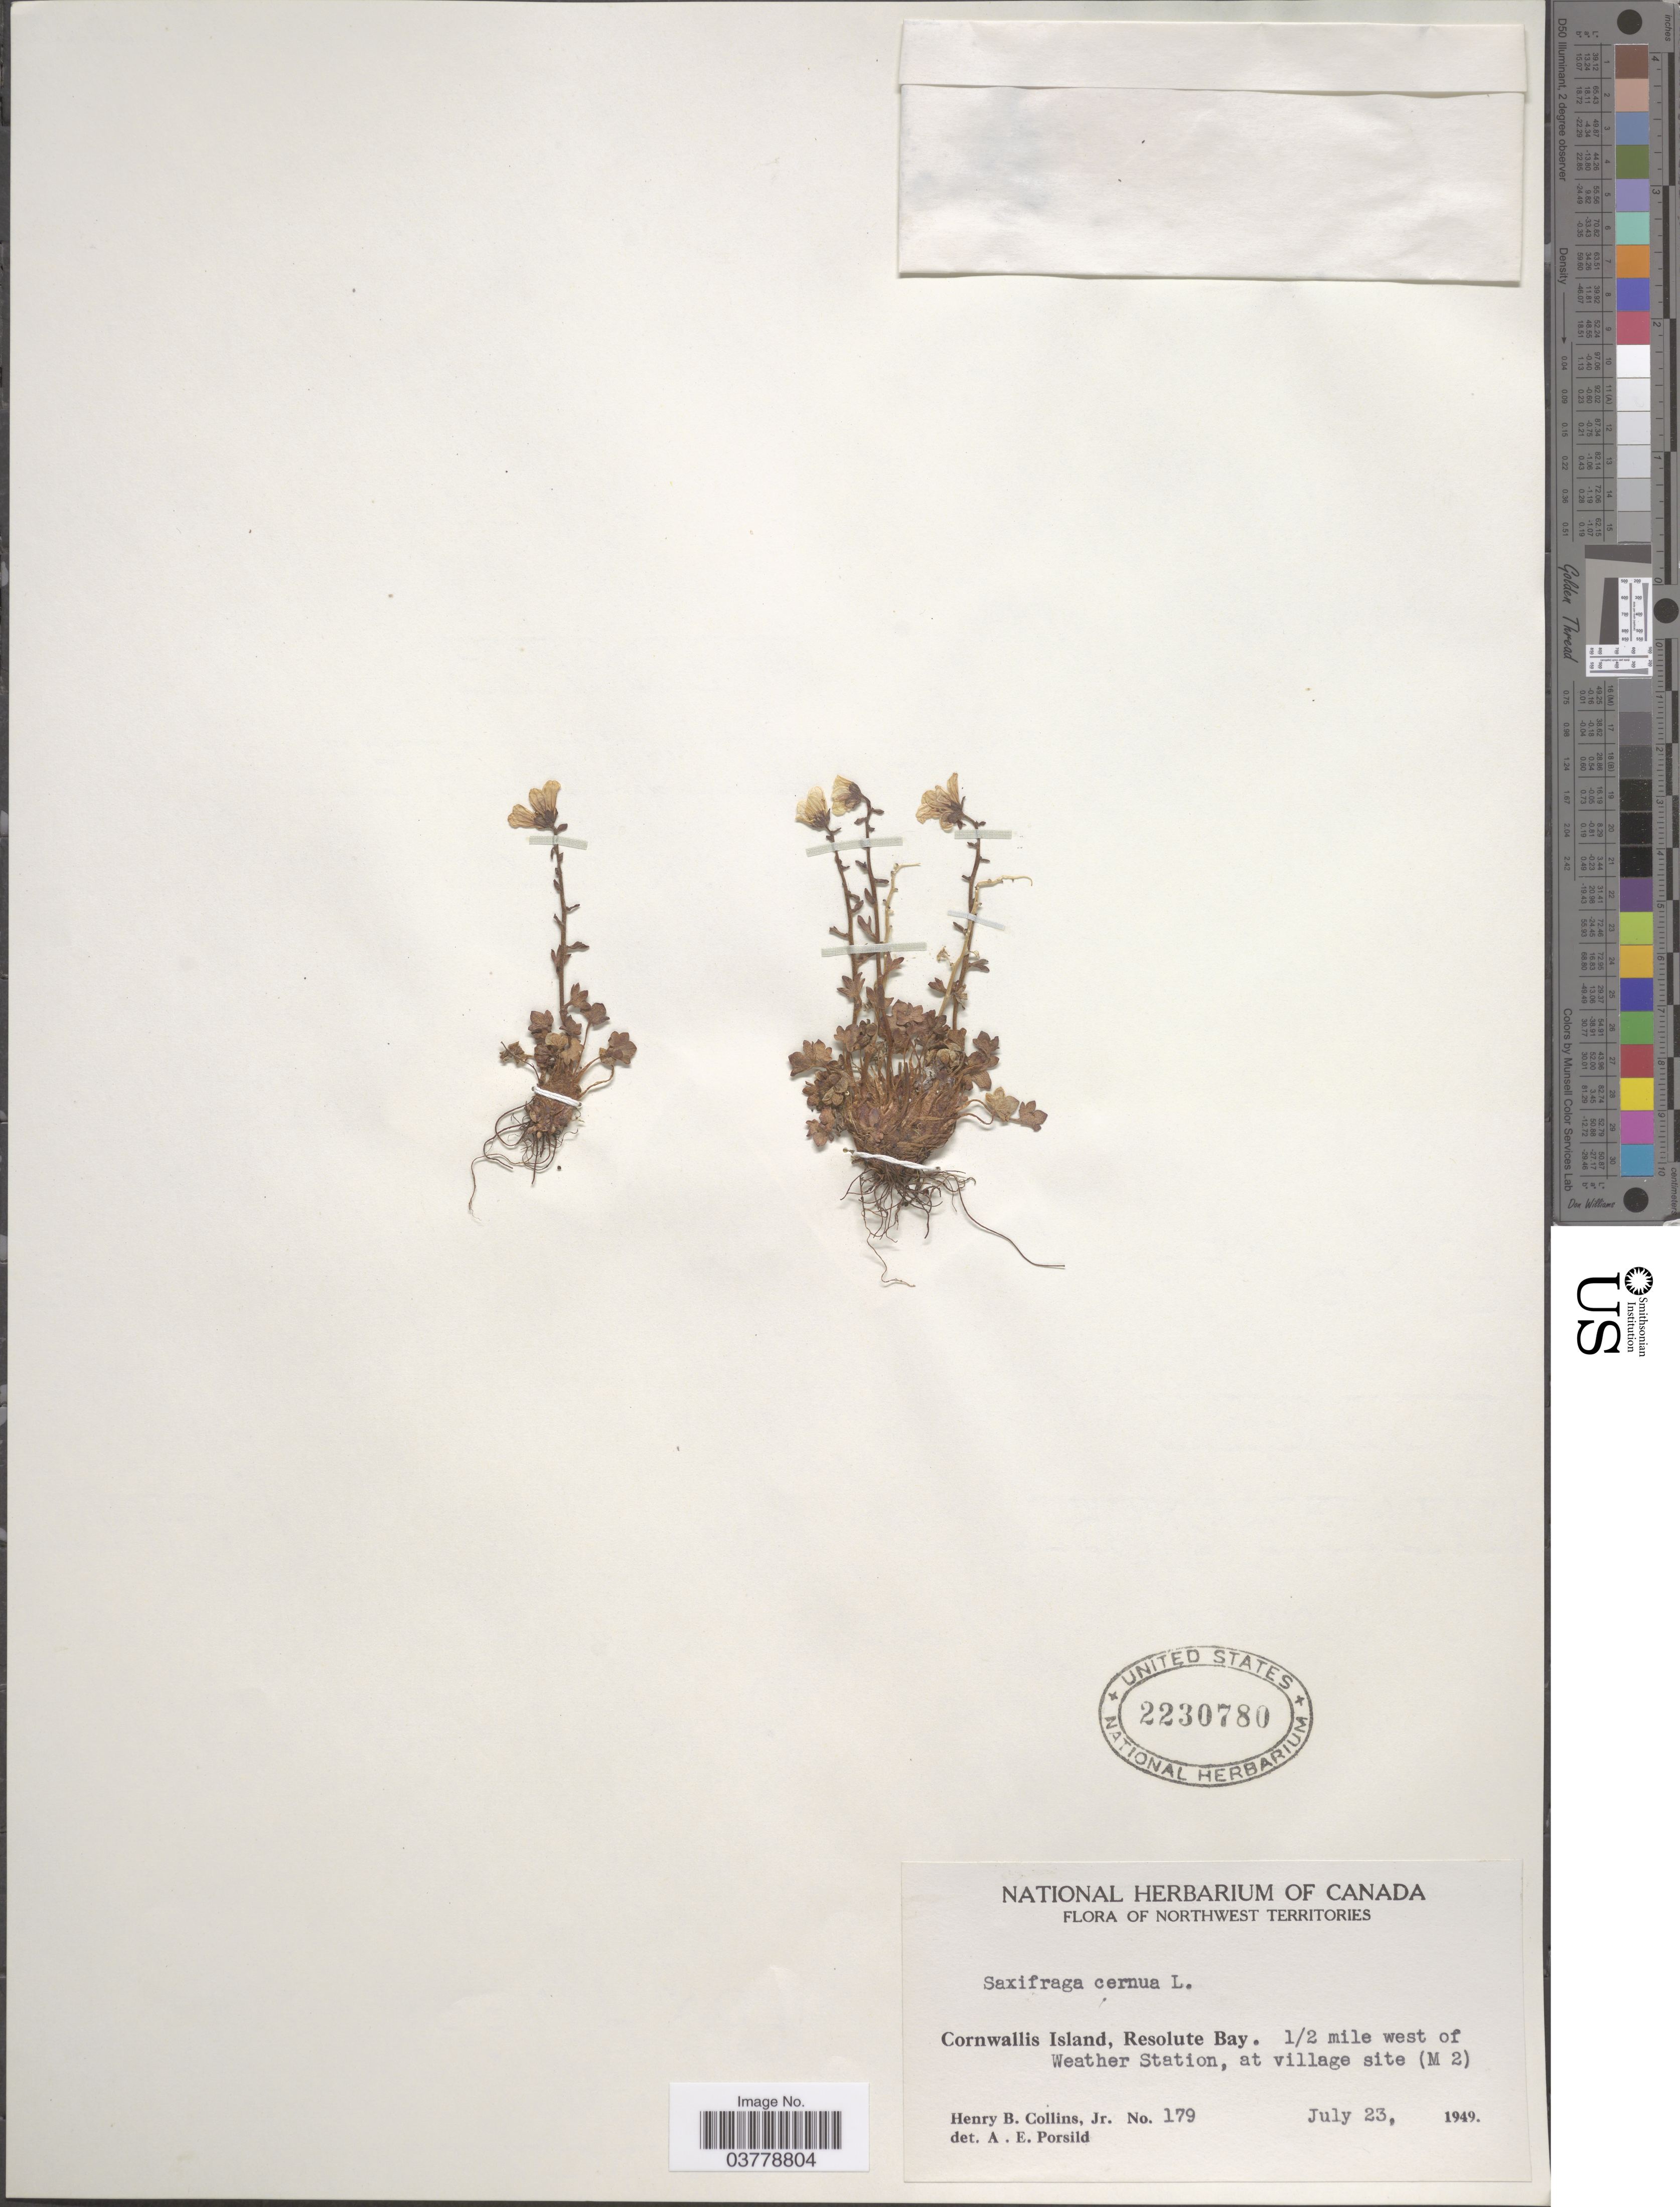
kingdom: Plantae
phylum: Tracheophyta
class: Magnoliopsida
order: Saxifragales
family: Saxifragaceae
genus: Saxifraga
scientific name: Saxifraga cernua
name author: L.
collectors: H. Collins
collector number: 179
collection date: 1949-07-23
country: Canada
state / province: Northwest Territories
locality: Cornwallis Island, Resolute Bay. ½ mile west of Weather Station, at village site (M 2).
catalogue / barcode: US 2230780